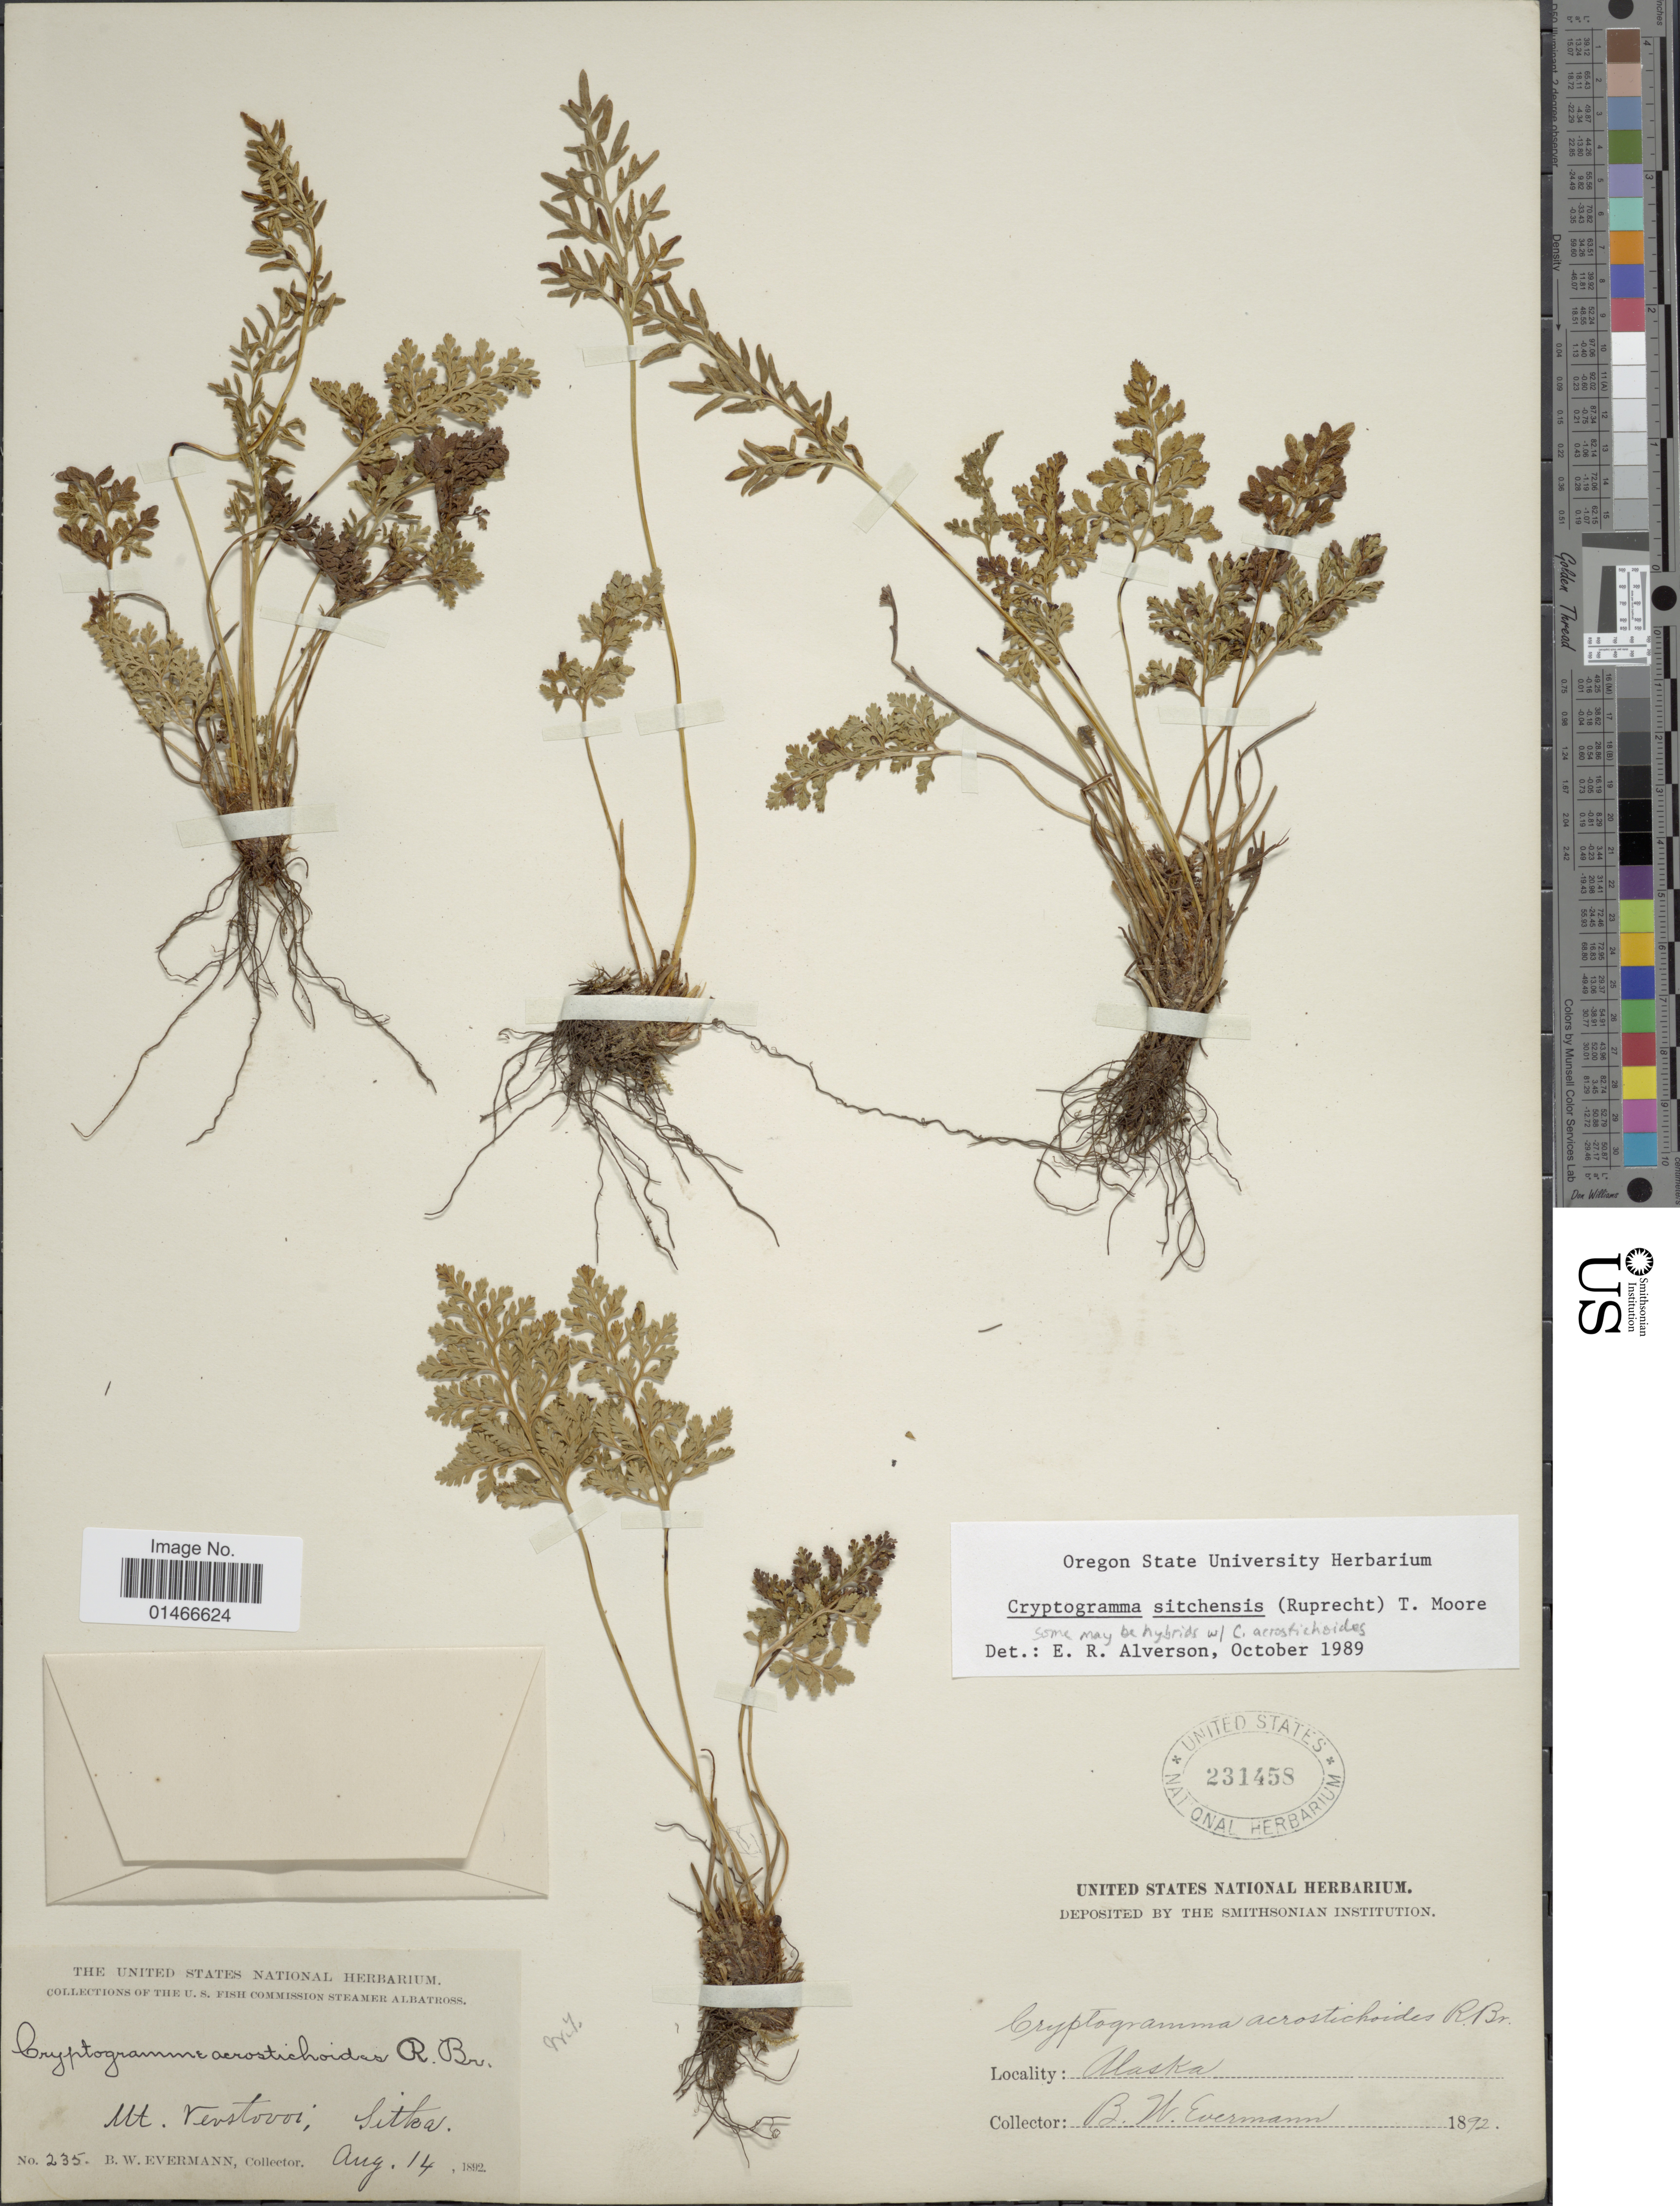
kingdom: Plantae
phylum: Tracheophyta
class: Polypodiopsida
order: Polypodiales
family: Pteridaceae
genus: Cryptogramma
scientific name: Cryptogramma sitchensis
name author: (Rupr.) T. Moore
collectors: B. W. Evermann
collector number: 235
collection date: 1892-08-14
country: United States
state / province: Alaska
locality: Mt. Verstvoia, Sitka.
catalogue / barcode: US 231458